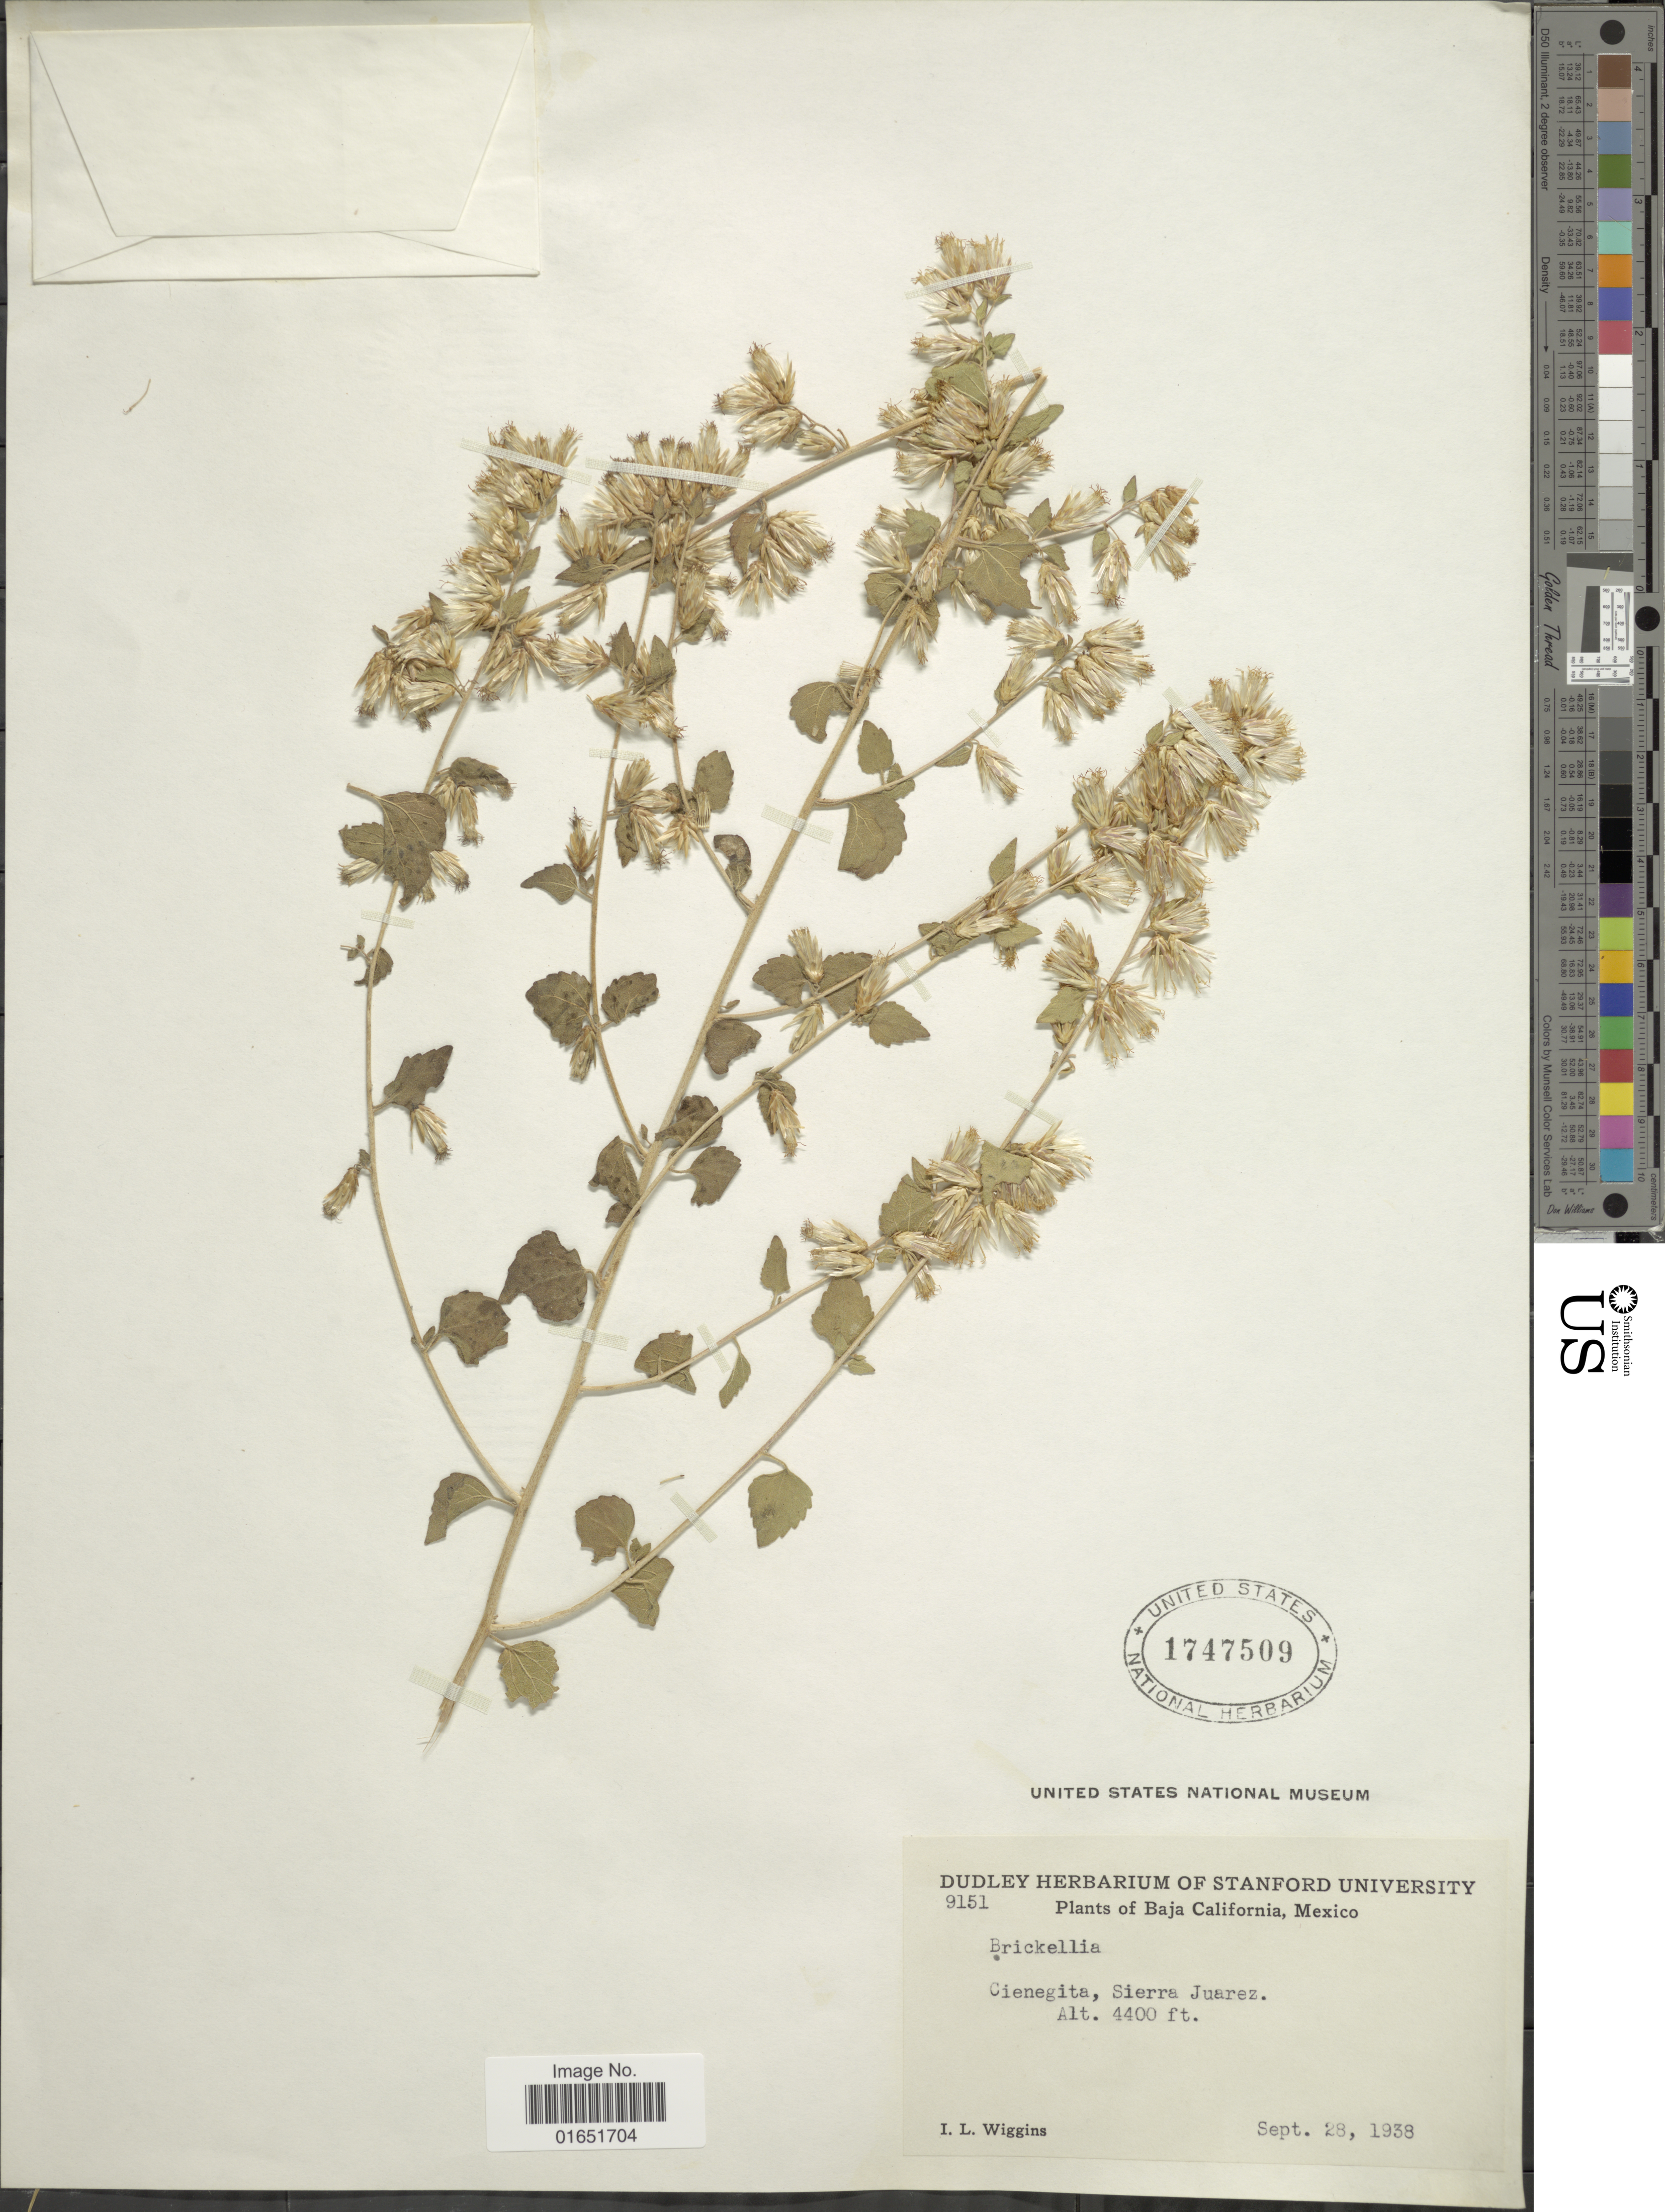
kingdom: Plantae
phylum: Tracheophyta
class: Magnoliopsida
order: Asterales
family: Asteraceae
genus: Brickellia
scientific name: Brickellia californica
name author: (Torr. & A. Gray) A. Gray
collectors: I. L. Wiggins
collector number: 9151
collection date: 1938-09-28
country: Mexico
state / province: Baja California Norte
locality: Cienegita, Sierra Juarez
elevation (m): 1341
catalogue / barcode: US 1747509